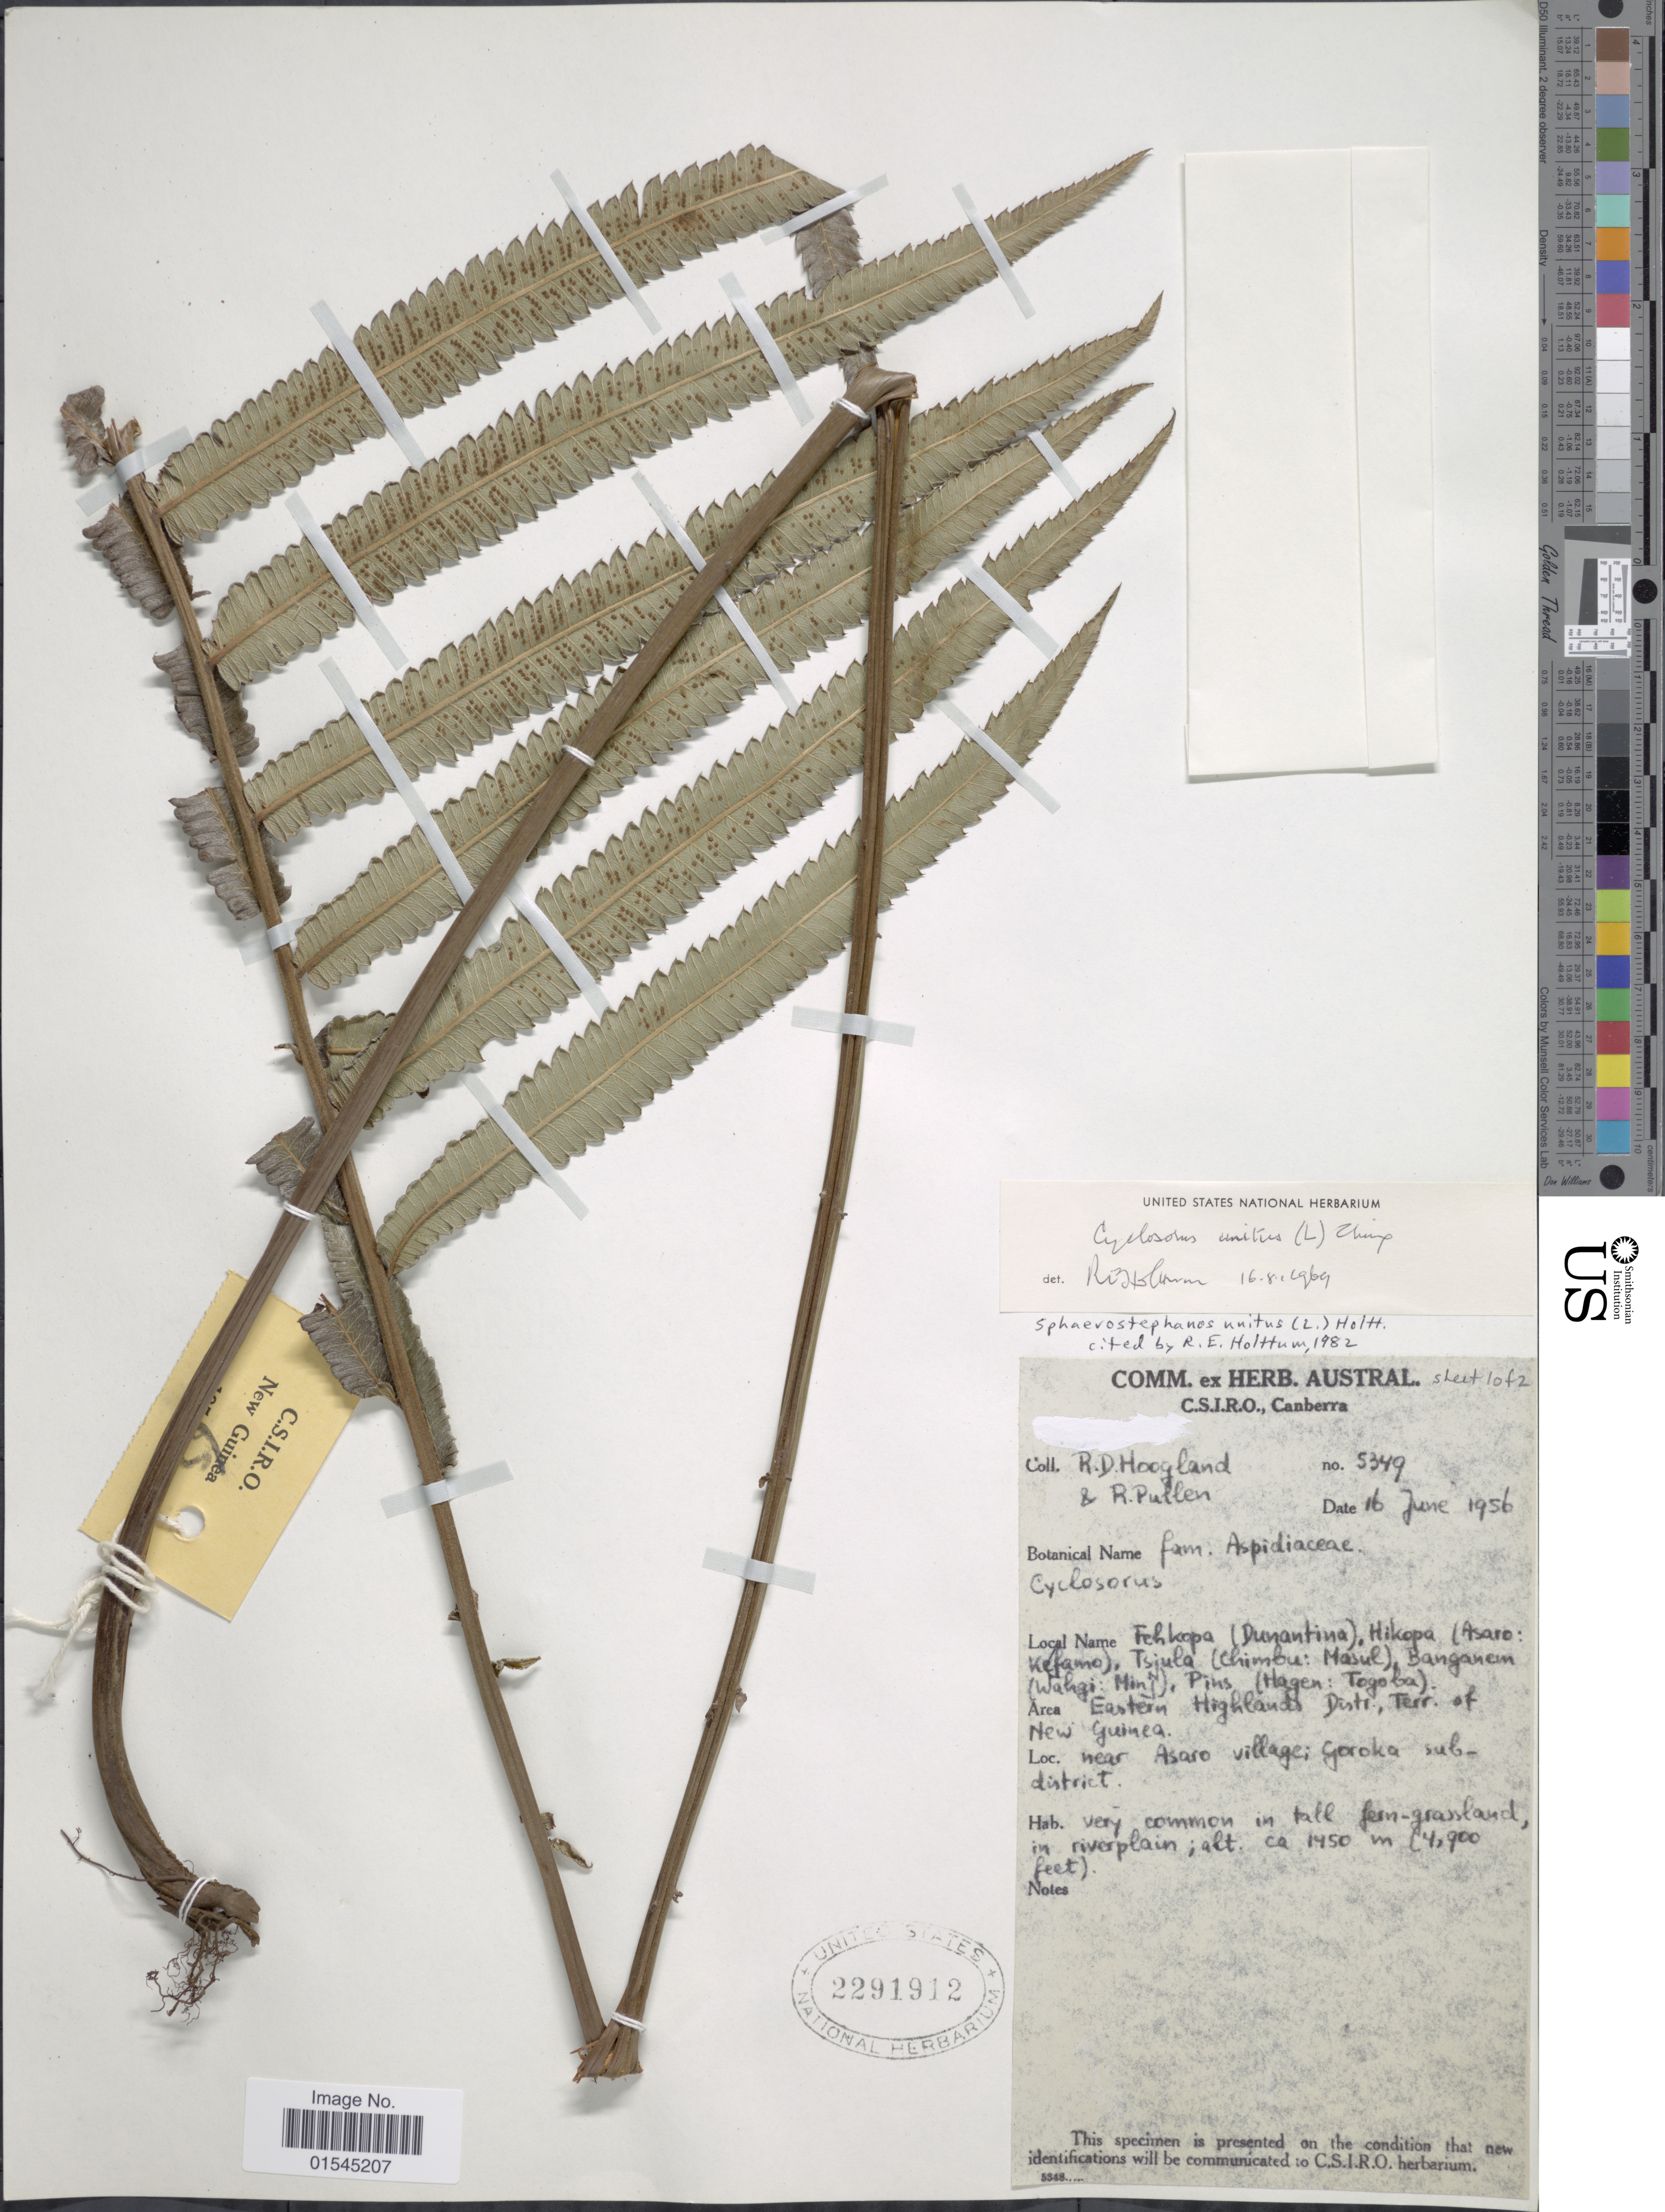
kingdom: Plantae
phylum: Tracheophyta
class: Polypodiopsida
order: Polypodiales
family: Thelypteridaceae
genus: Sphaerostephanos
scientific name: Sphaerostephanos unitus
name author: (L.) Holttum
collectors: R. D. Hoogland & R. Pullen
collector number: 5349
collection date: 1956-06-16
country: Papua New Guinea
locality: C.S.I.R.O Canberra. Eastern Highlands Distr. Terr. of New Guinea. near Asaro village; Goroka subdistrict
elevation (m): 1450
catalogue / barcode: US 2291912